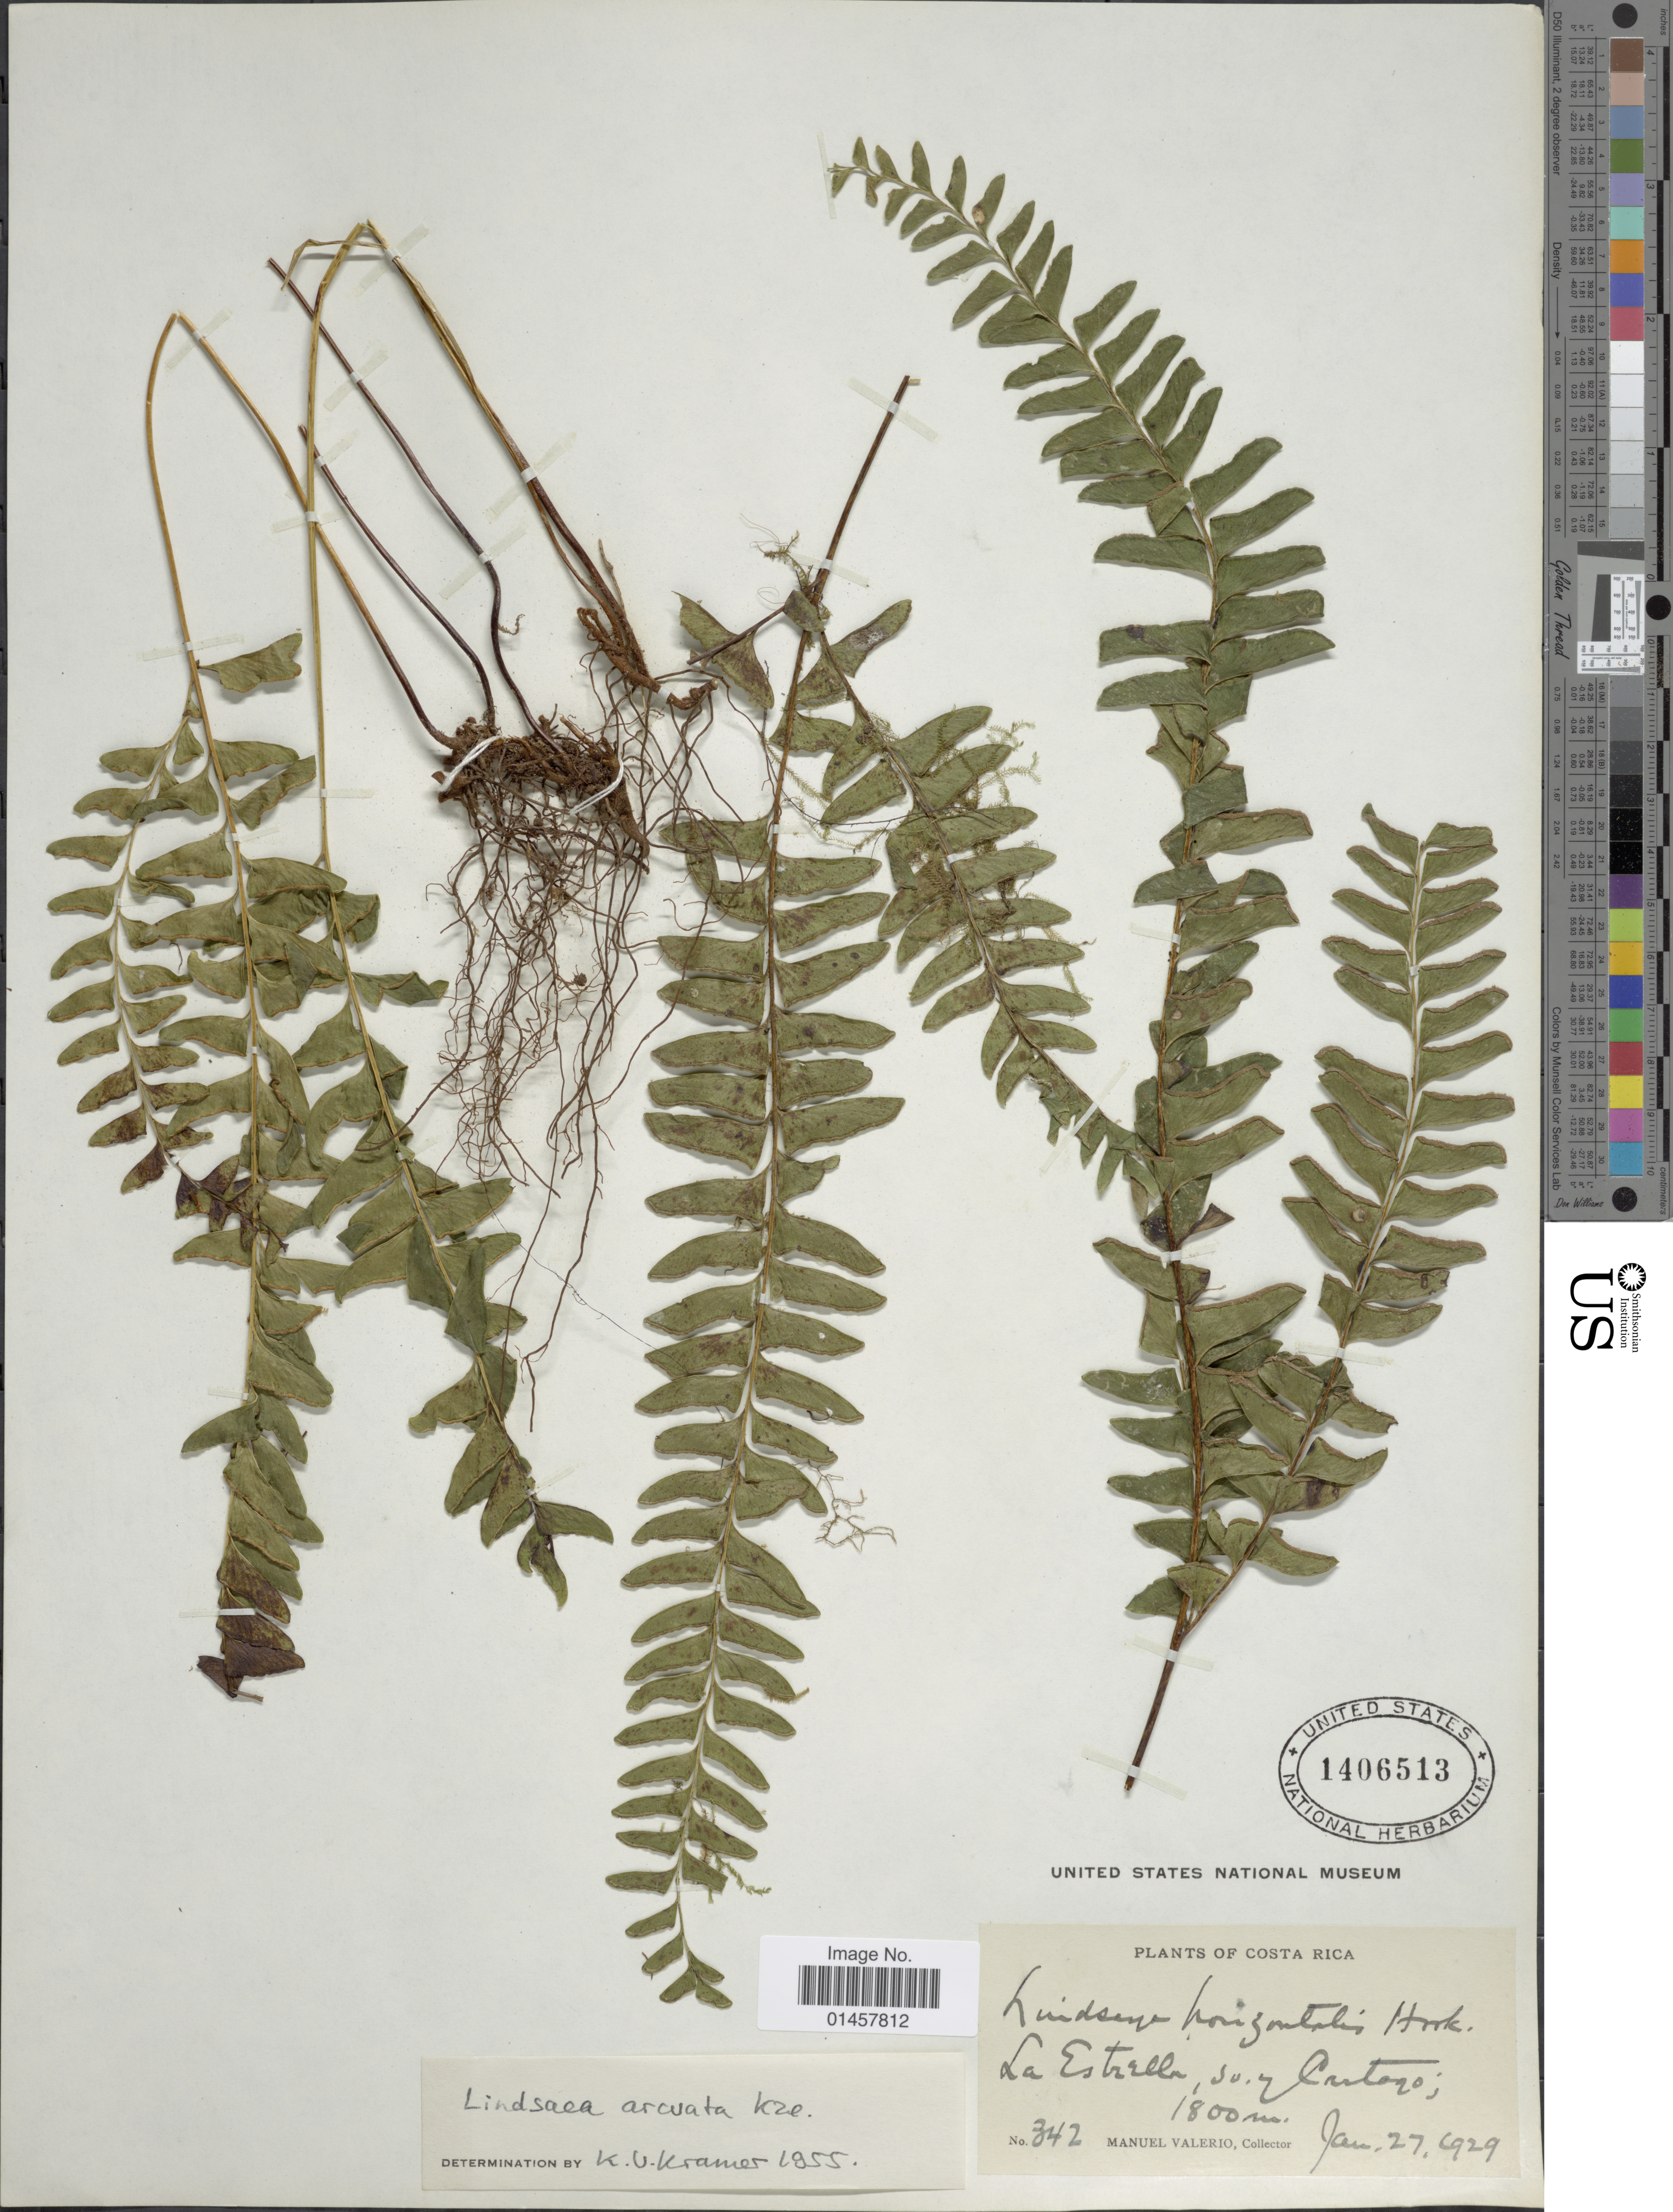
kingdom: Plantae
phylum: Tracheophyta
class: Polypodiopsida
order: Polypodiales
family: Lindsaeaceae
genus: Lindsaea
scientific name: Lindsaea arcuata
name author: Kunze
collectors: M. Valerio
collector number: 342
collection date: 1929-01-27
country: Costa Rica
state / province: Cartago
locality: La Estrella, so. of Cartago.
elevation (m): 1800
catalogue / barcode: US 1406513